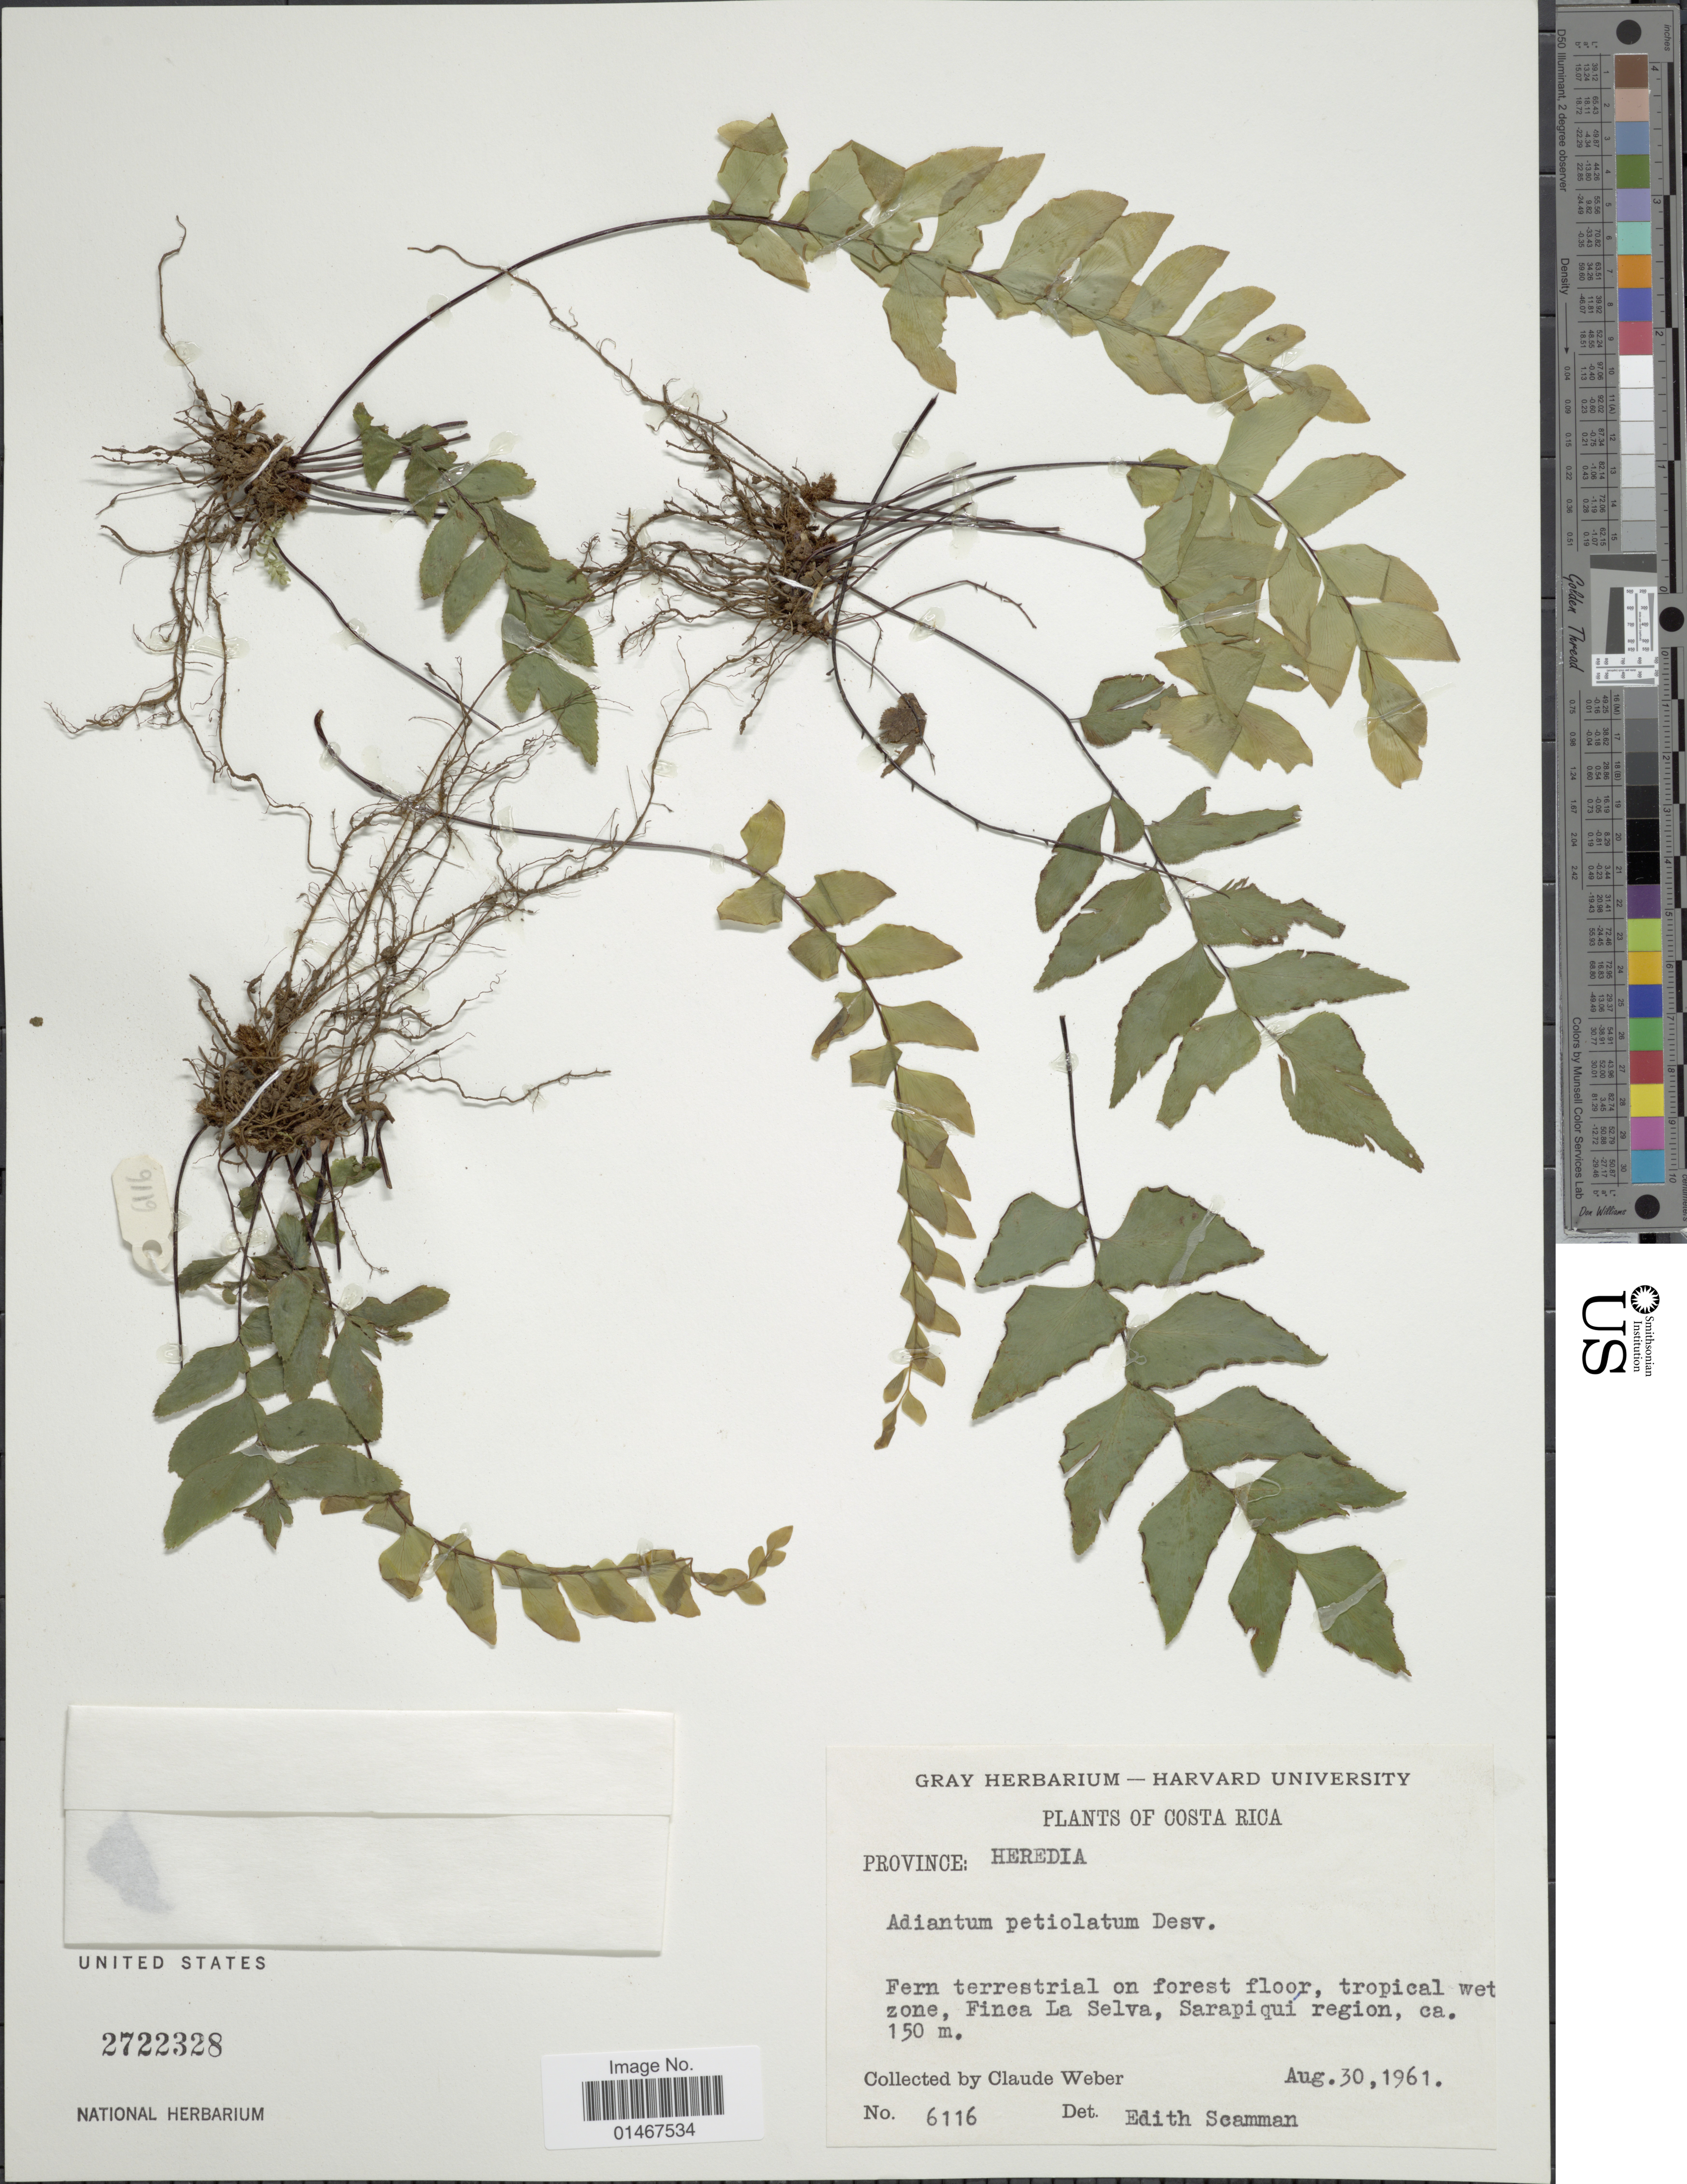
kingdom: Plantae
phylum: Tracheophyta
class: Polypodiopsida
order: Polypodiales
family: Pteridaceae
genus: Adiantum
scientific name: Adiantum petiolatum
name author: Desv.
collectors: C. Weber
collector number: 6116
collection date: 1961-08-30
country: Costa Rica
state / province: Heredia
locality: Province: Heredia. Finca La Selva, Sarapiqui region.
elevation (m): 150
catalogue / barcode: US 2722328